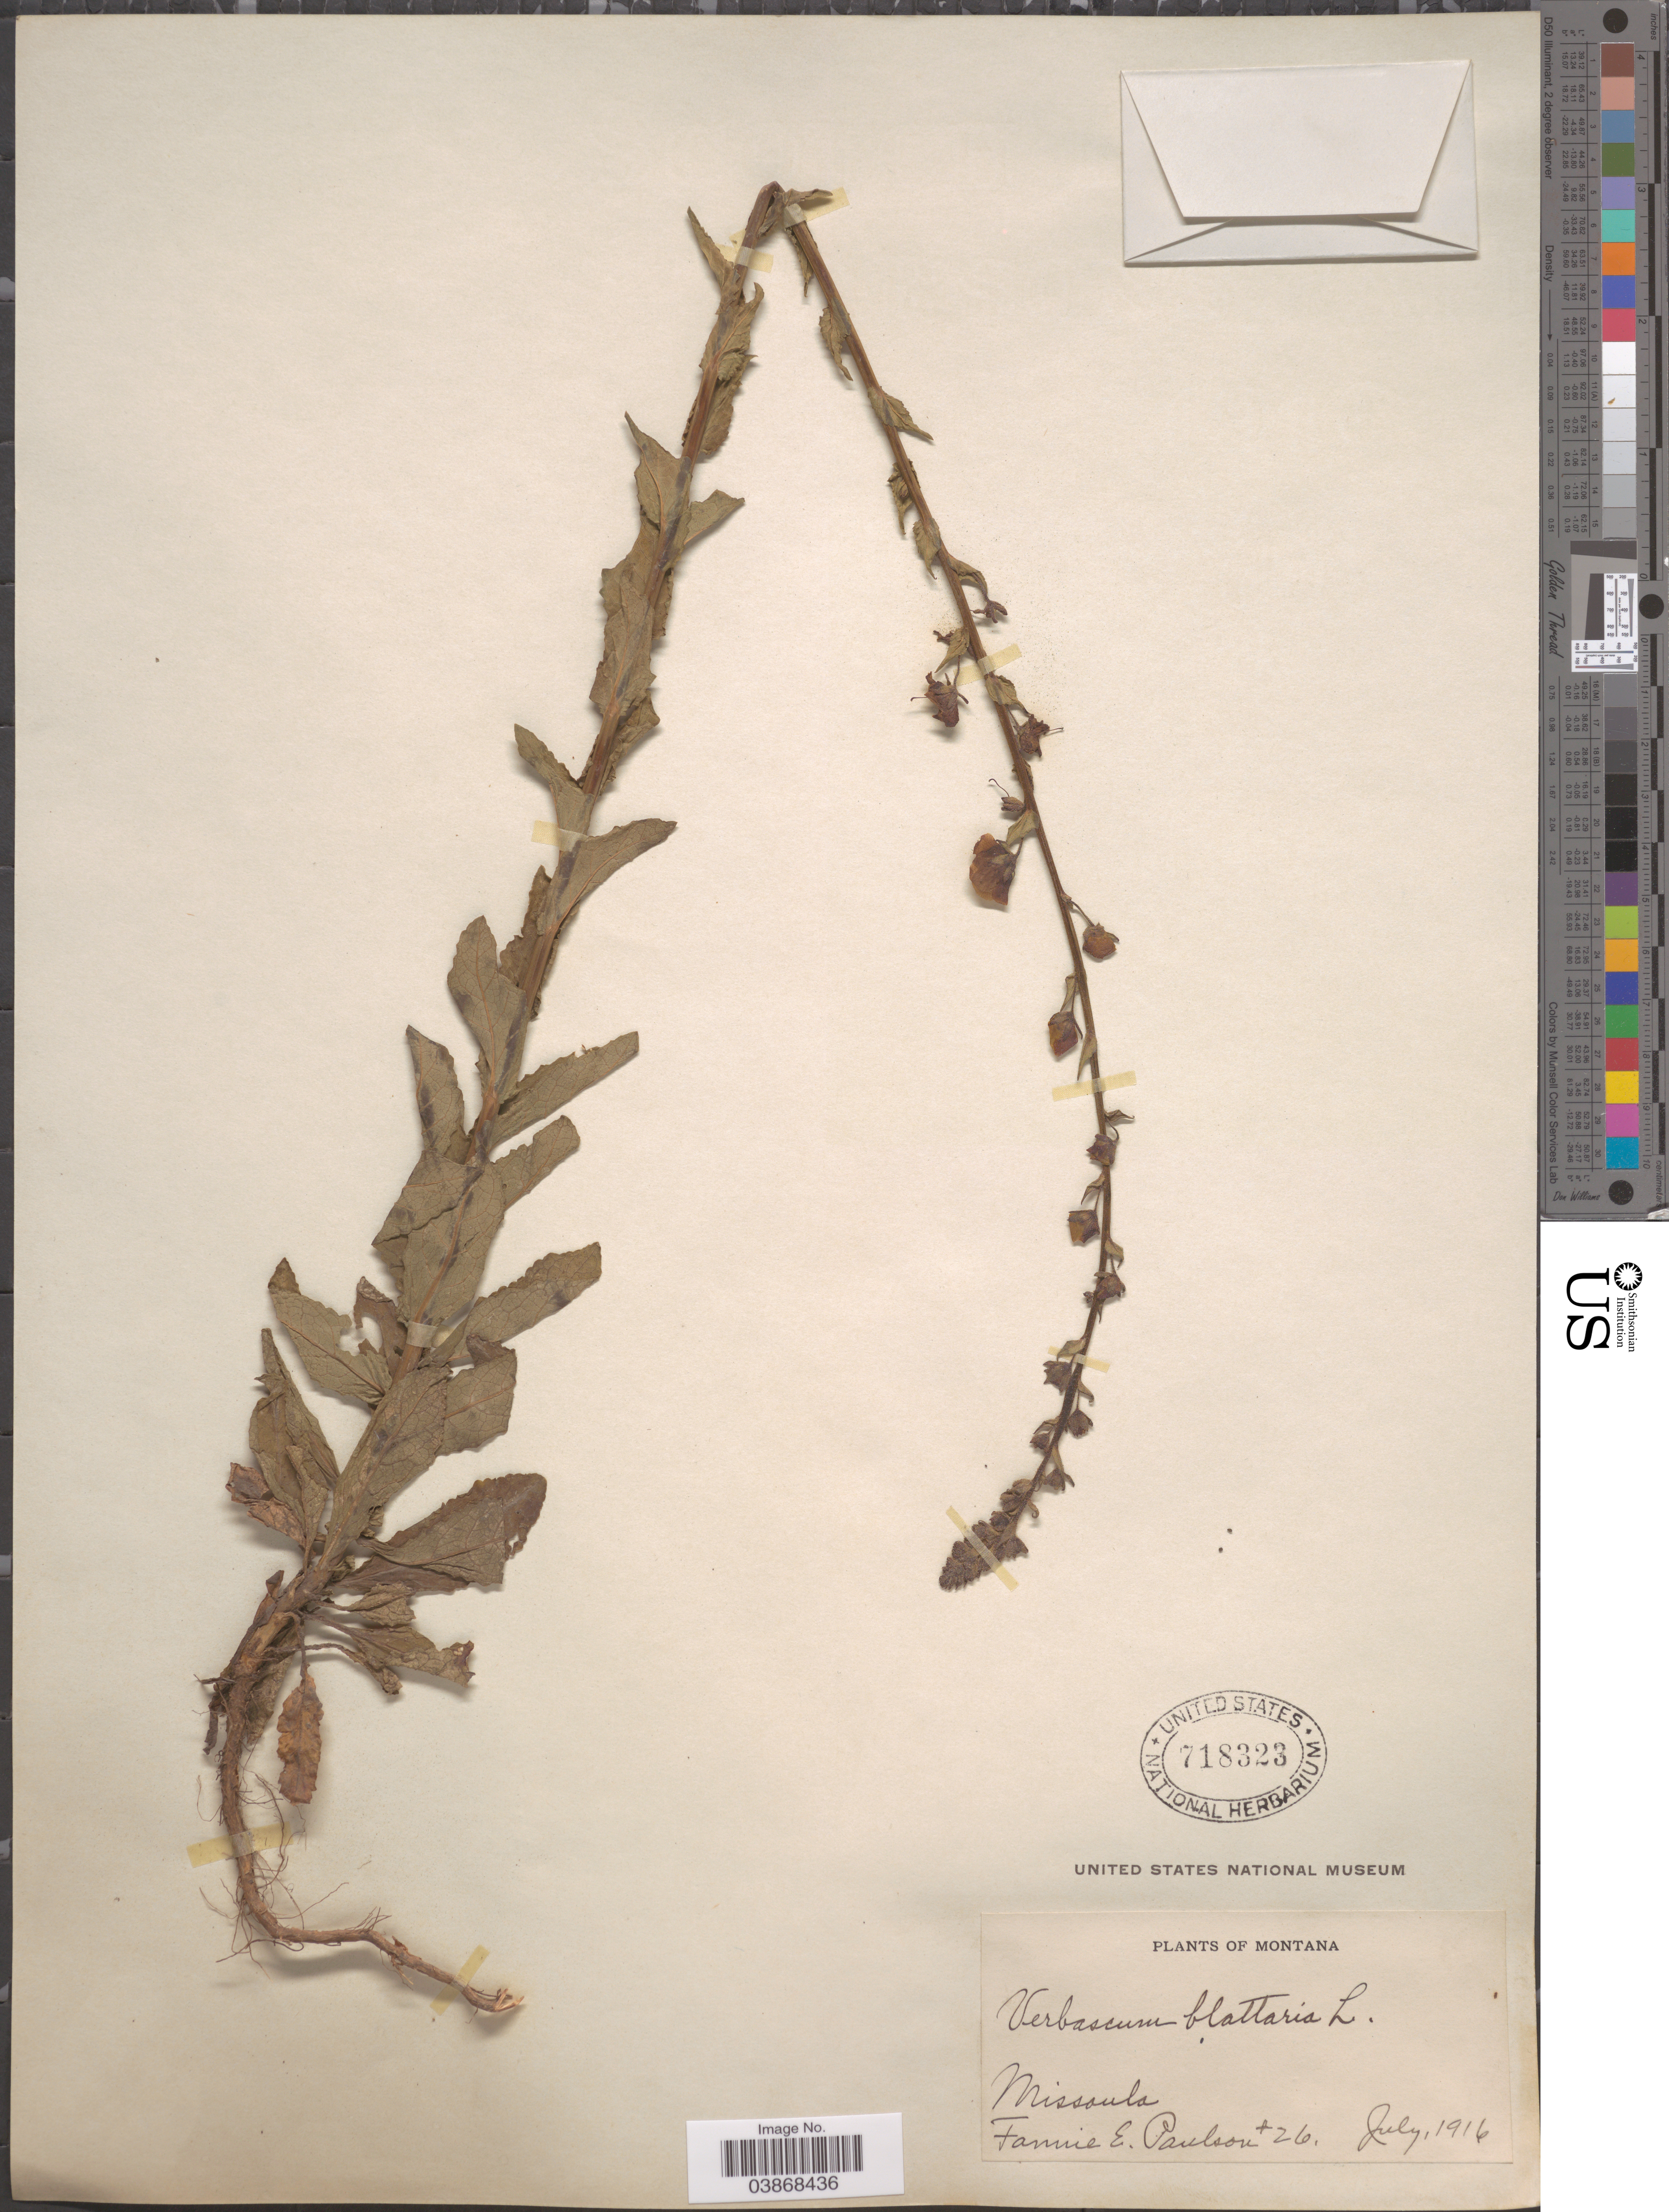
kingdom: Plantae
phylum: Tracheophyta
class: Magnoliopsida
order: Lamiales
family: Scrophulariaceae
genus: Verbascum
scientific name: Verbascum blattaria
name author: L.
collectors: F. Paulson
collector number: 26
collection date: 1916-07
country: United States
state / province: Montana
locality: Missoula.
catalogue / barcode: US 718323